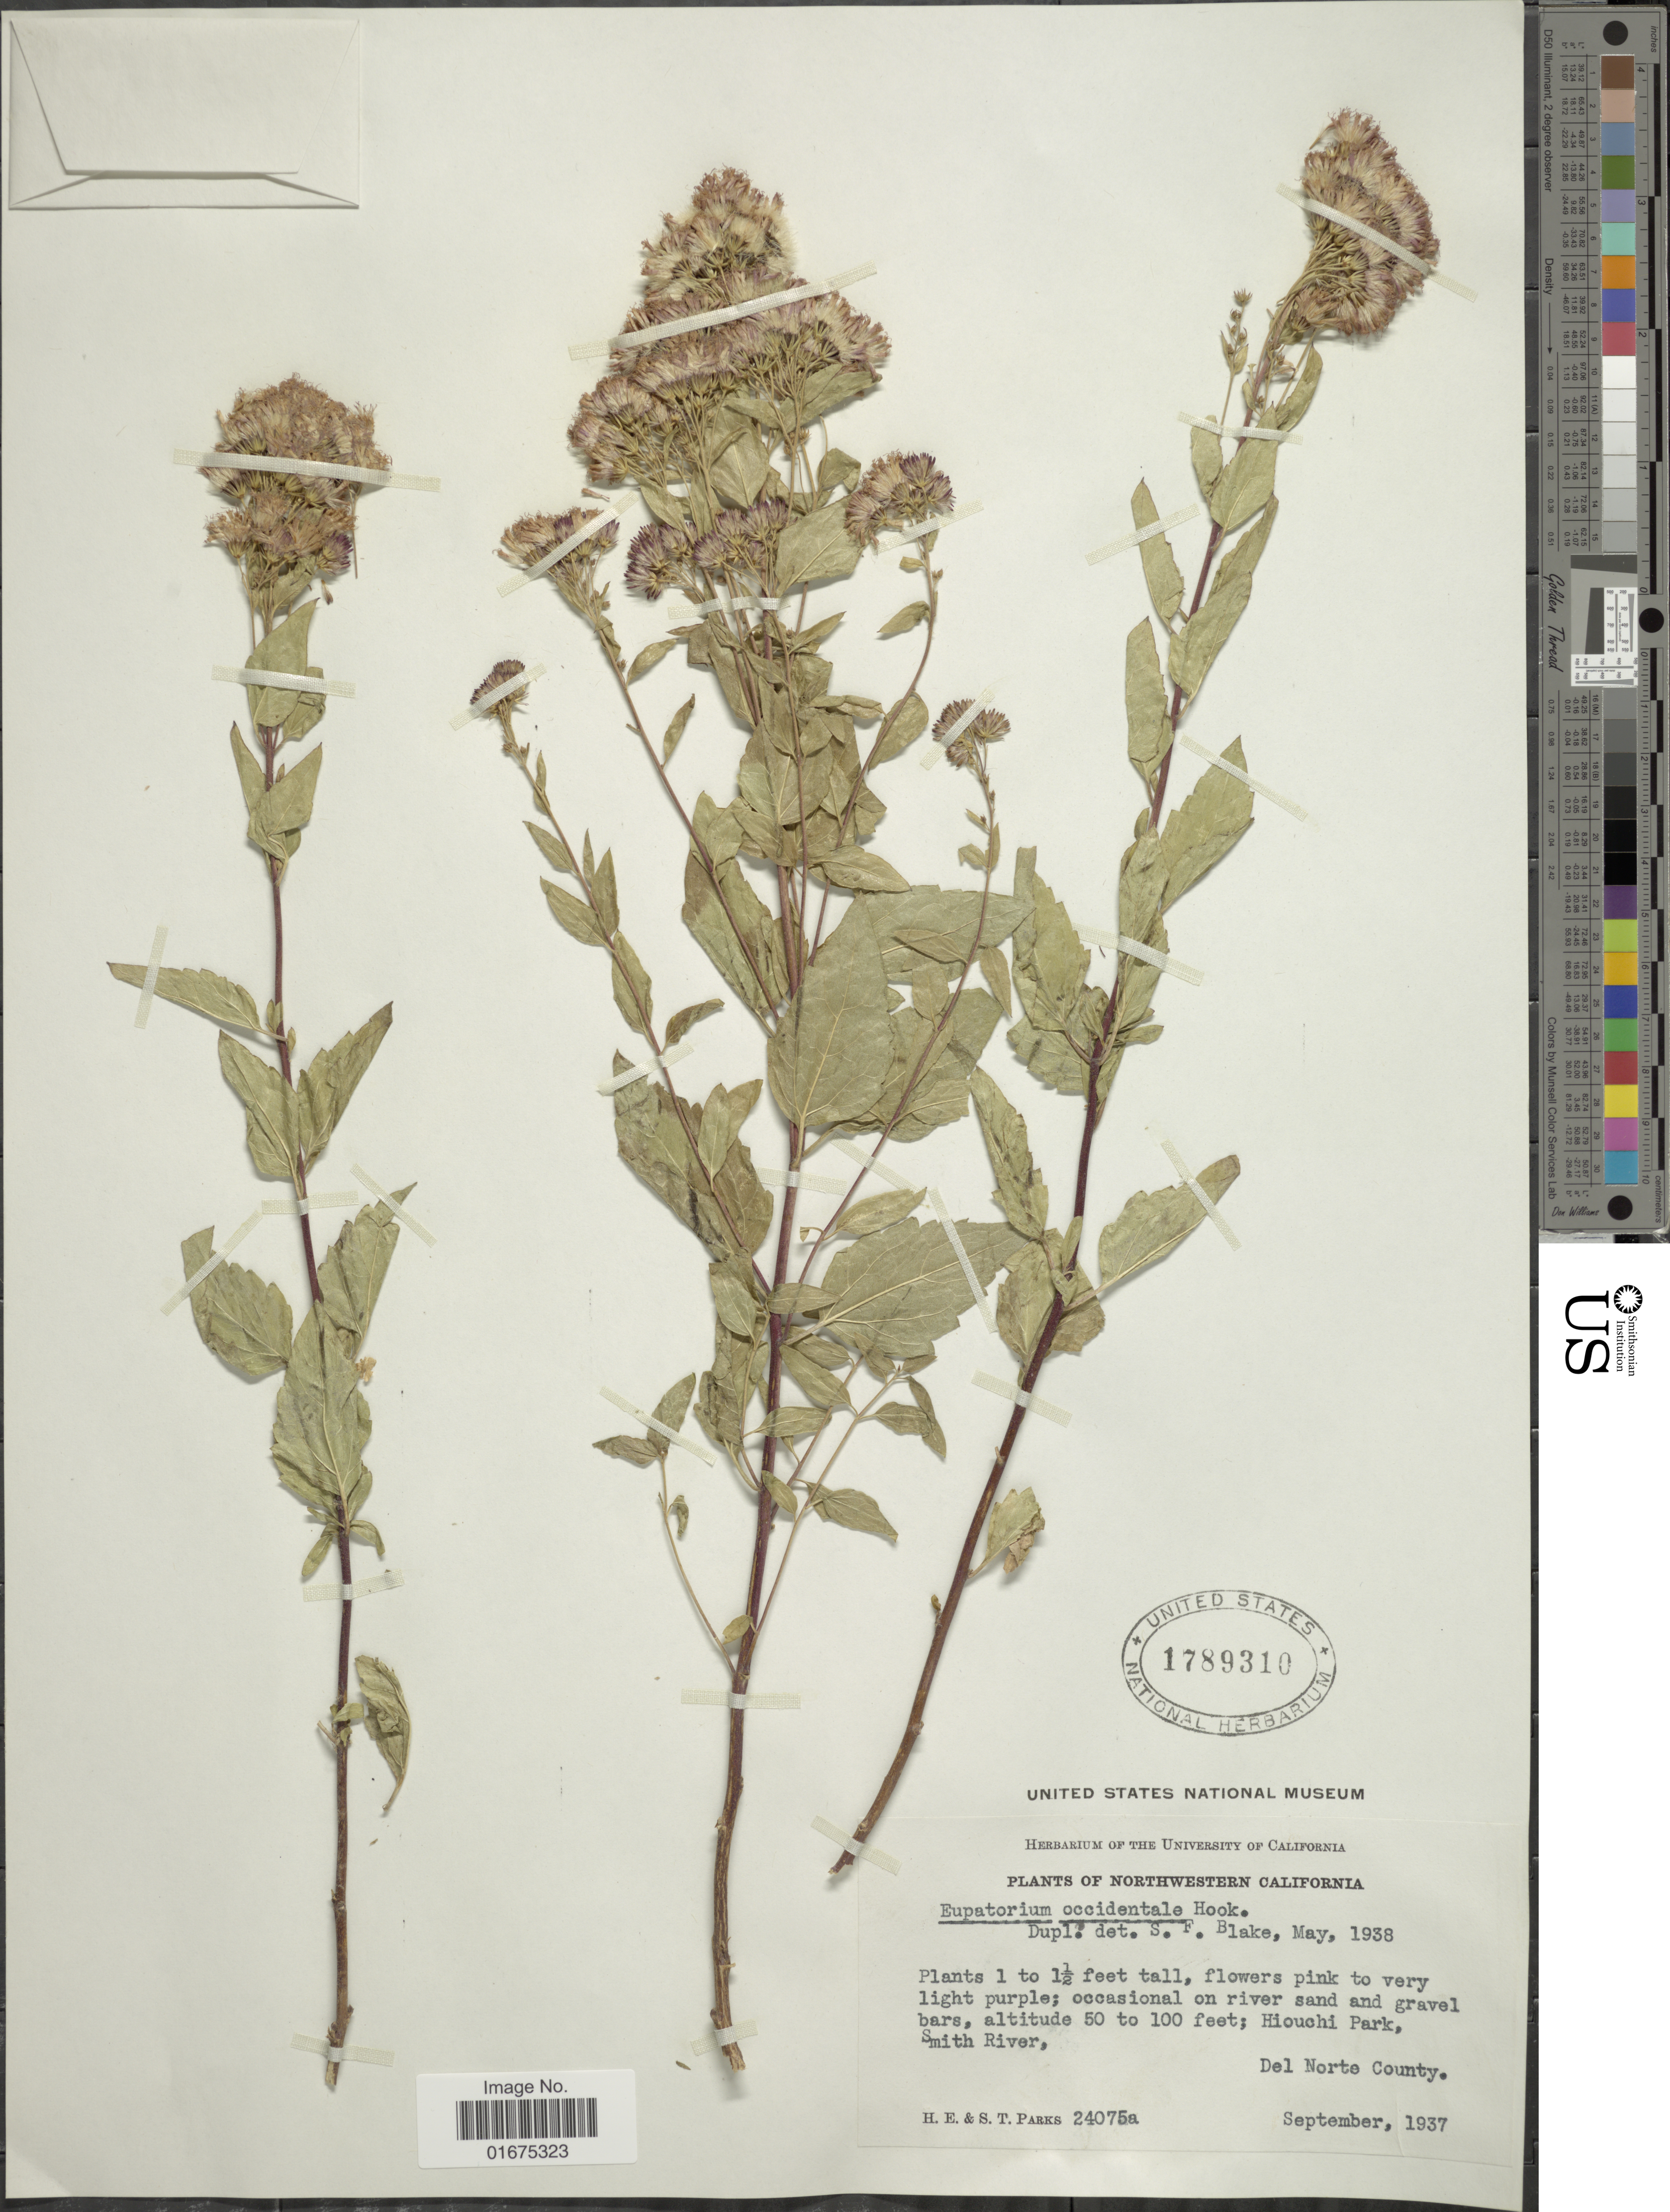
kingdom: Plantae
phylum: Tracheophyta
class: Magnoliopsida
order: Asterales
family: Asteraceae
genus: Ageratina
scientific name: Ageratina occidentalis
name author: (Hook.) R.M. King & H. Rob.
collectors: H. E. Parks & H. E. Parks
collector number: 24075a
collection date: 1937-09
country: United States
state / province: California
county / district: Del Norte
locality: Northwestern California, Occasiona on river sand and gravel bars; Hiochi Park, Smith River, Del Norte County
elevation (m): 15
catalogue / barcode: US 1789310